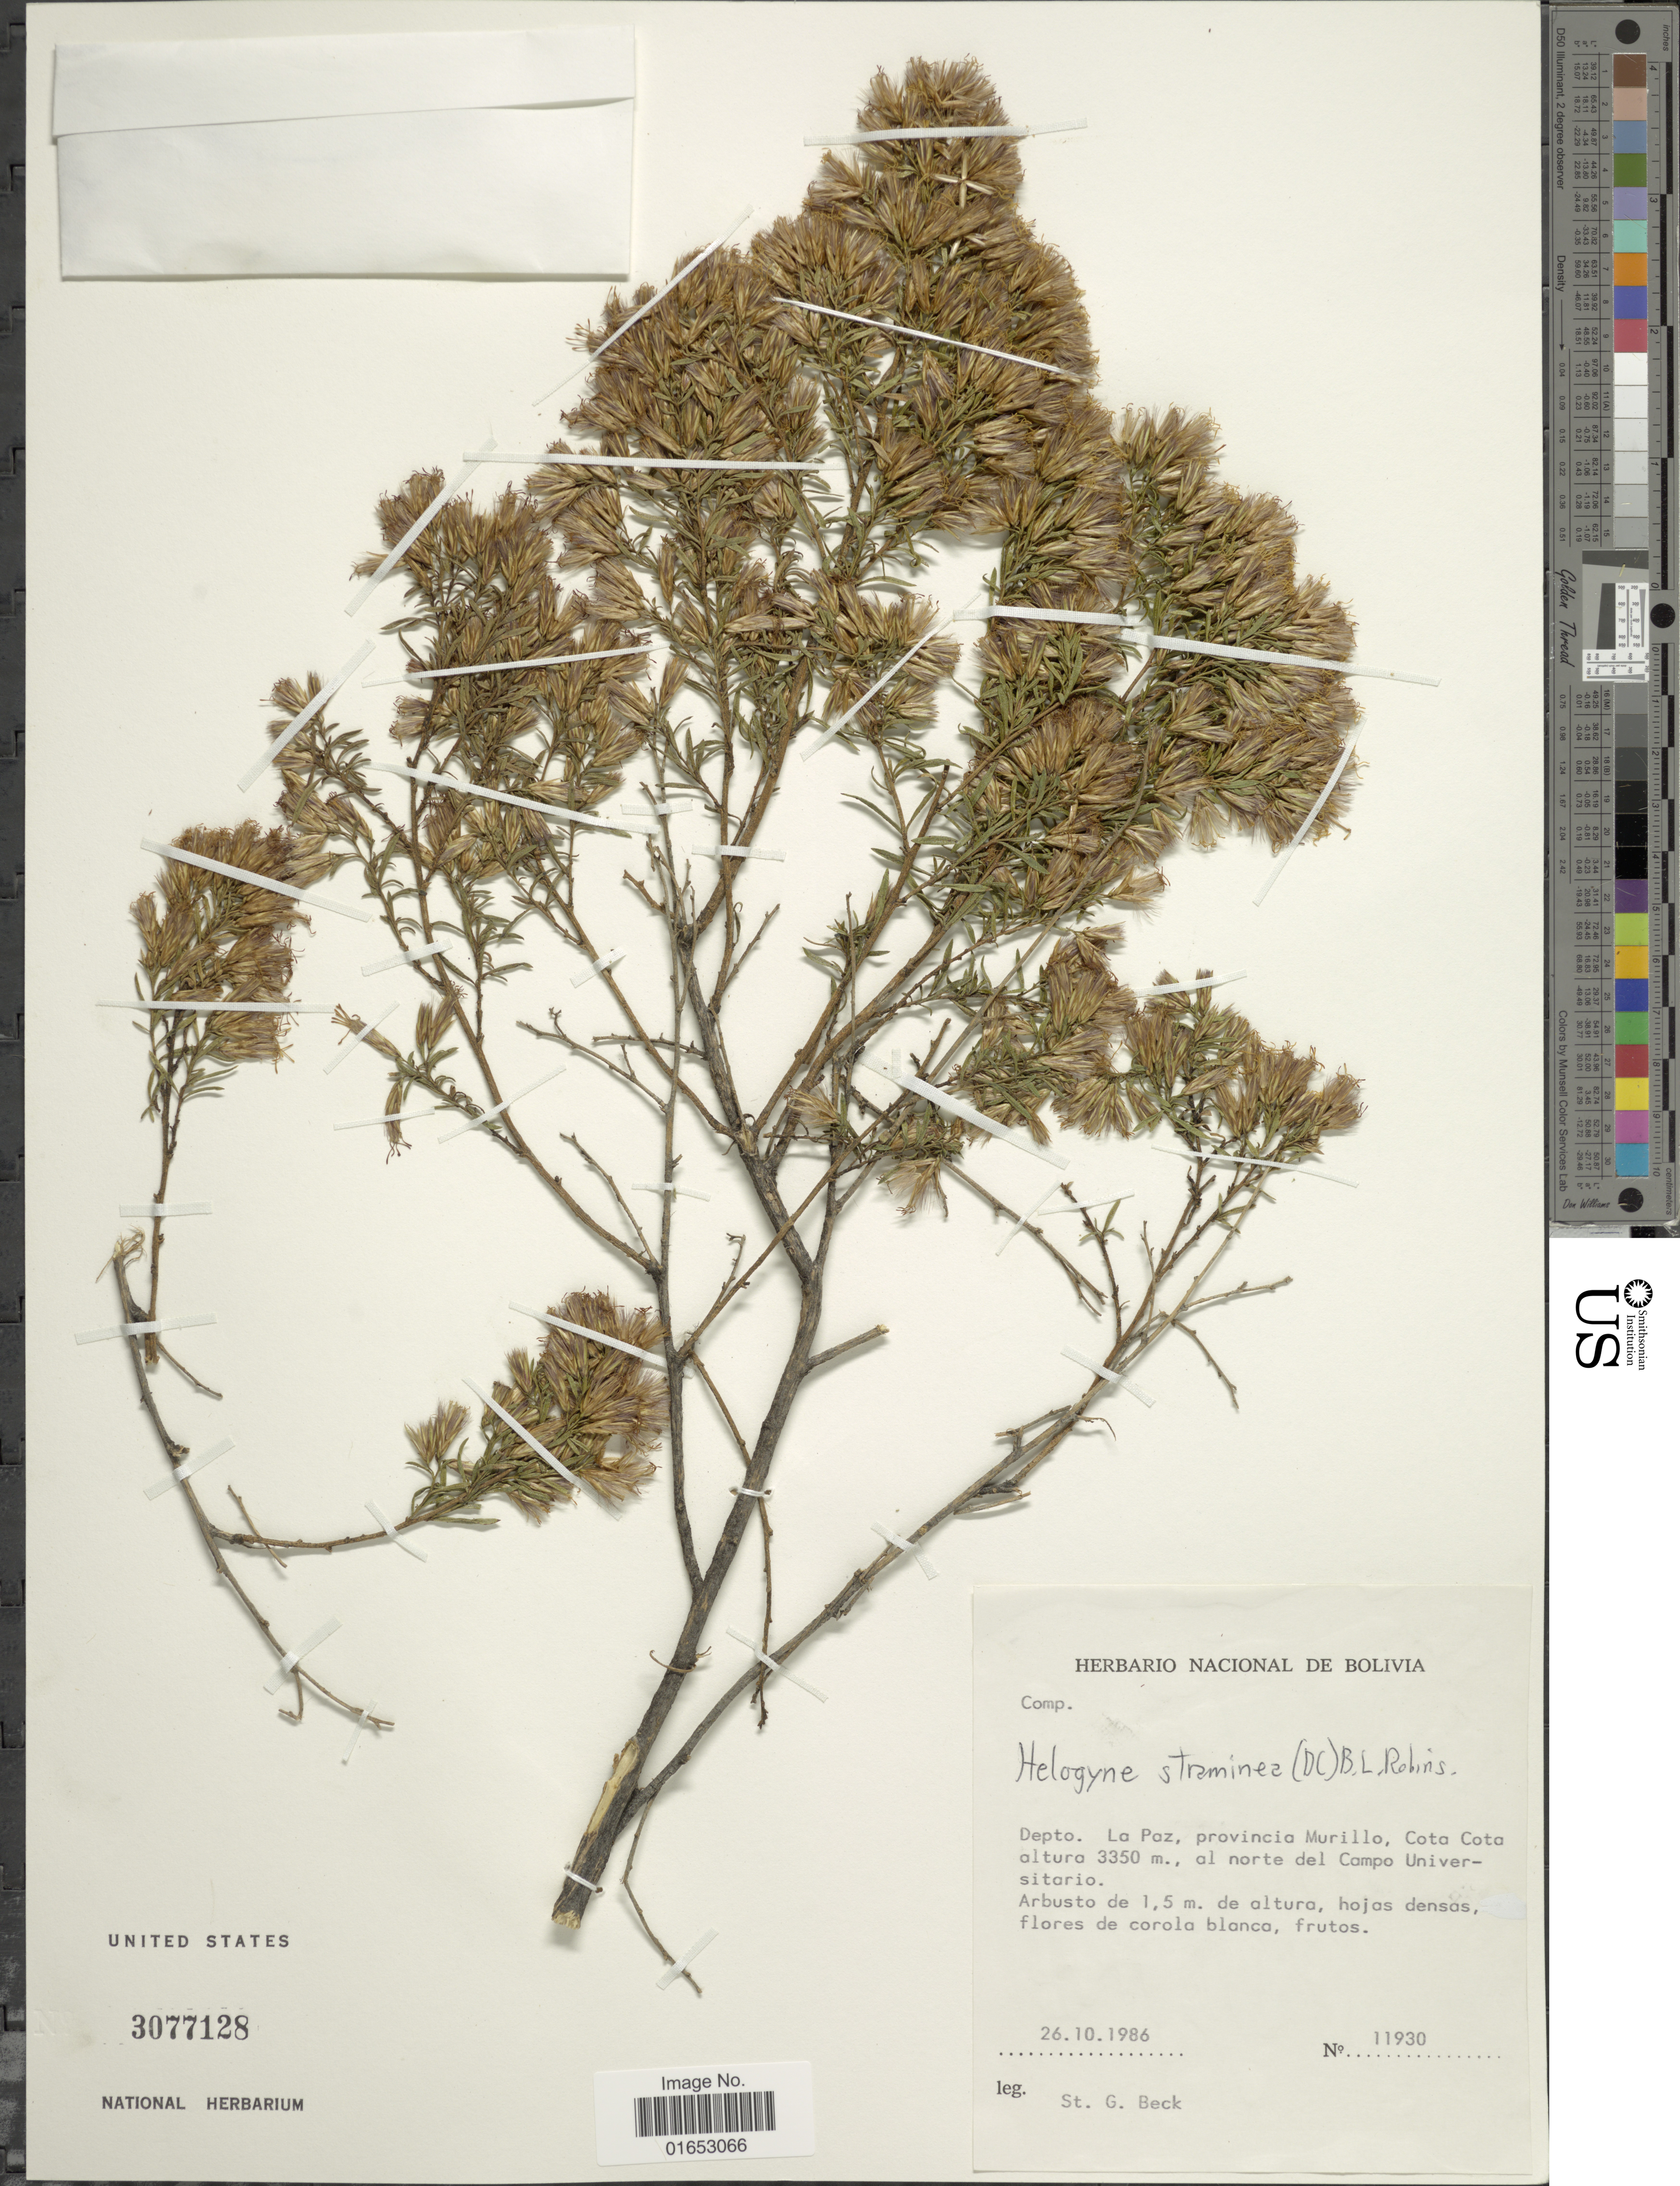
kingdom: Plantae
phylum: Tracheophyta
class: Magnoliopsida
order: Asterales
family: Asteraceae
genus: Helogyne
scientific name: Helogyne straminea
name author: (DC.) B.L. Rob.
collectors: S. G. Beck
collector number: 11930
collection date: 1986-10-26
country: Bolivia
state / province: La Paz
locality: Provincia Murillo, Cota Cota, al norte del Campo Universitario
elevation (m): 3350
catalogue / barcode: US 3077128